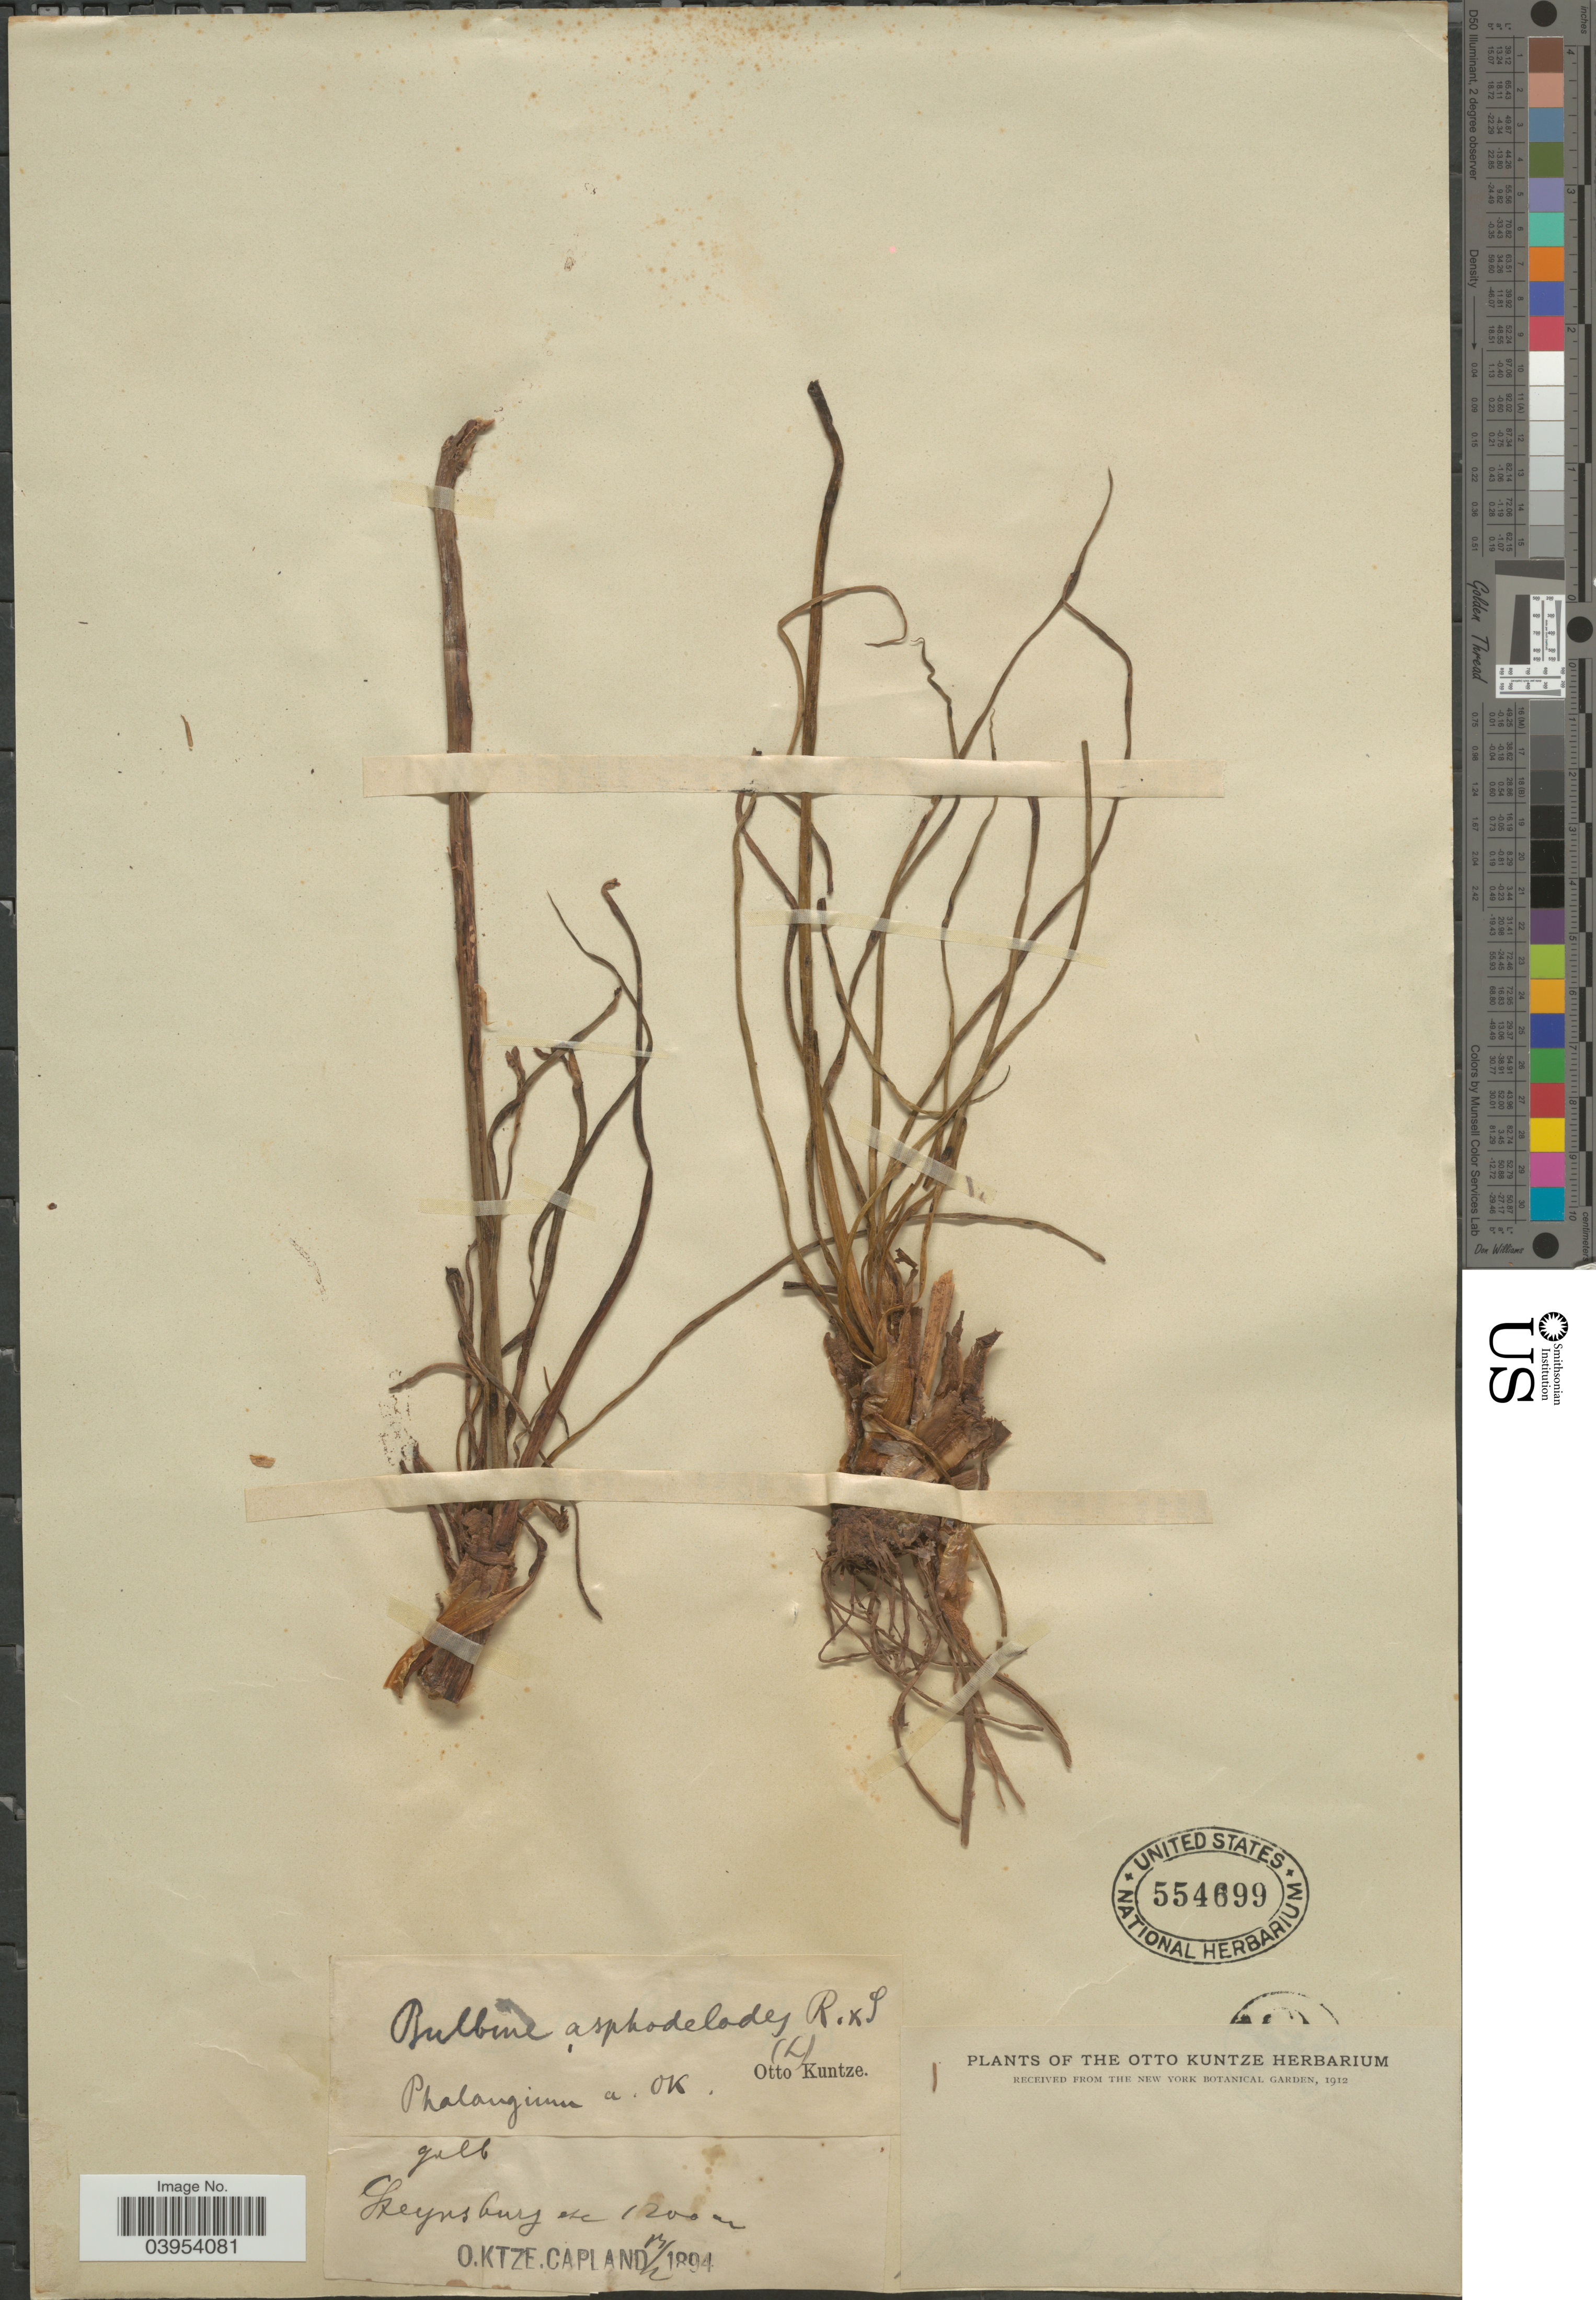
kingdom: Plantae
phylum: Tracheophyta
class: Liliopsida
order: Asparagales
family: Asphodelaceae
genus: Bulbine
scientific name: Bulbine asphodeloides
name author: (L.) Spreng.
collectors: C.E.O. Kuntze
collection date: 1894-02-13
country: South Africa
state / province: Eastern Cape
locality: Steynsburg.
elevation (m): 1200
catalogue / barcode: US 554699